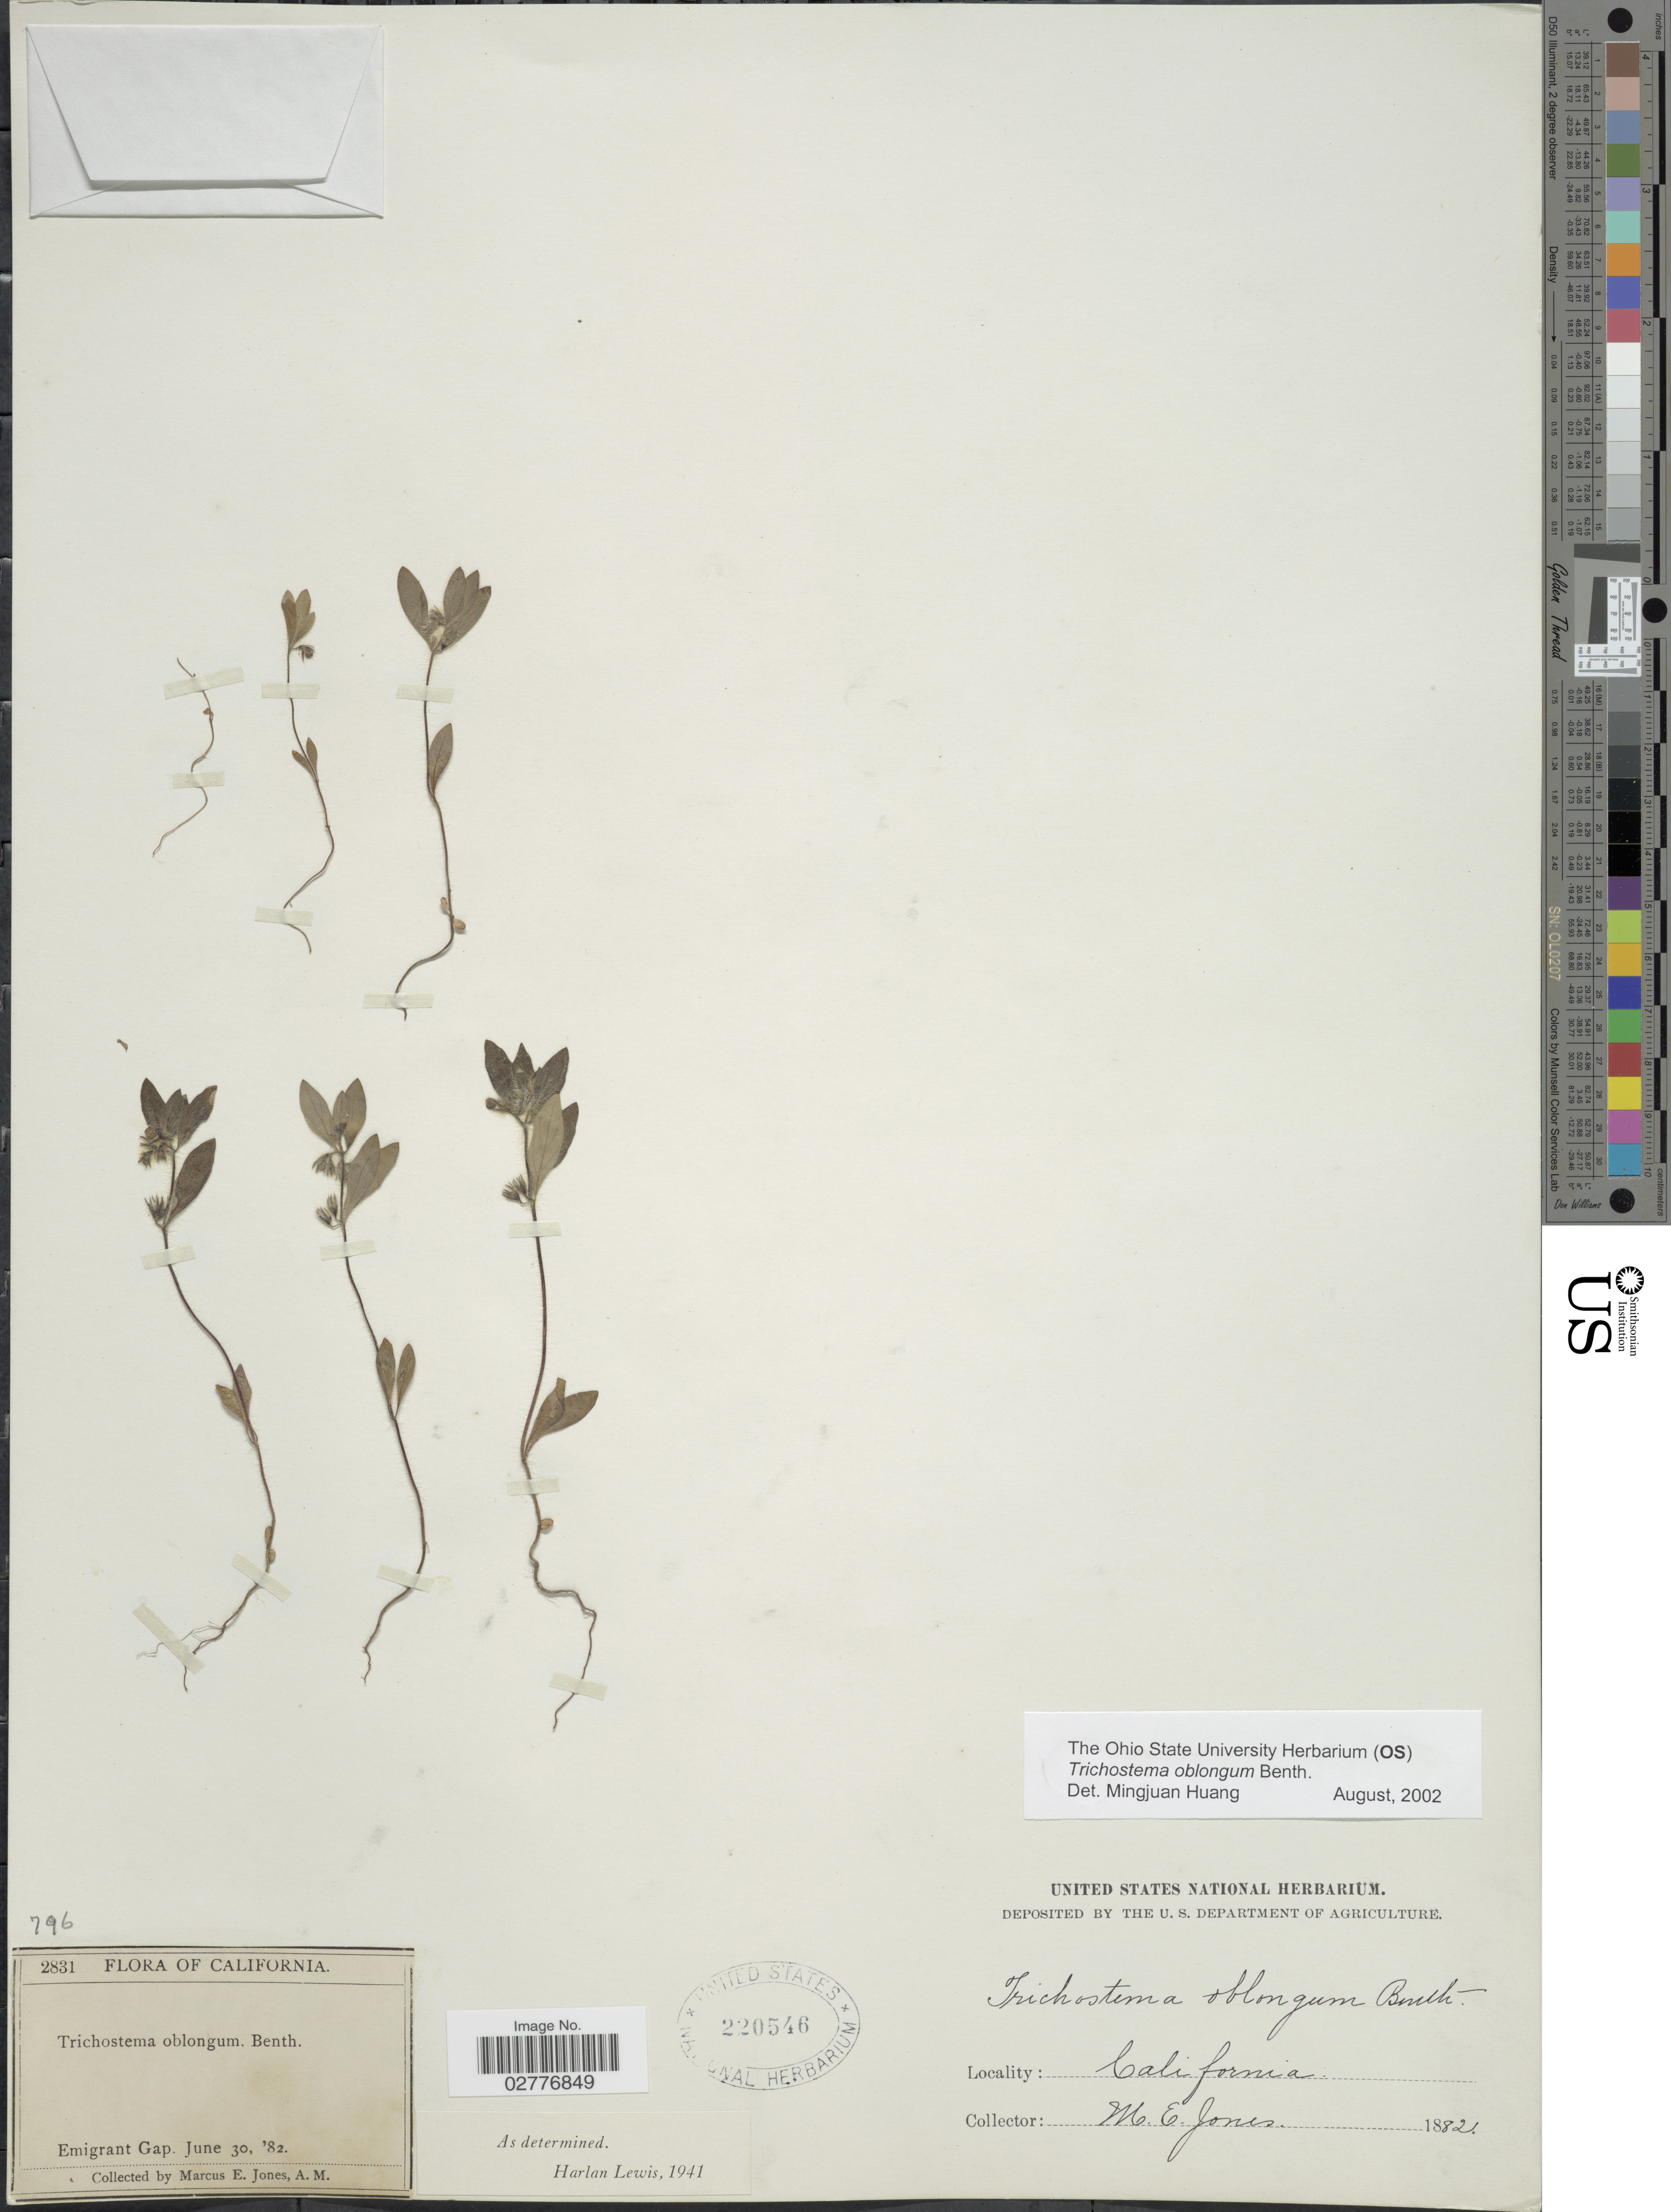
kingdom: Plantae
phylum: Tracheophyta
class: Magnoliopsida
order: Lamiales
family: Lamiaceae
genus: Trichostema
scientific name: Trichostema oblongum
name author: Benth.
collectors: M. E. Jones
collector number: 2831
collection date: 1882-06-30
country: United States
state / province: California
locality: Emigrant Gap.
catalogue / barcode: US 220546